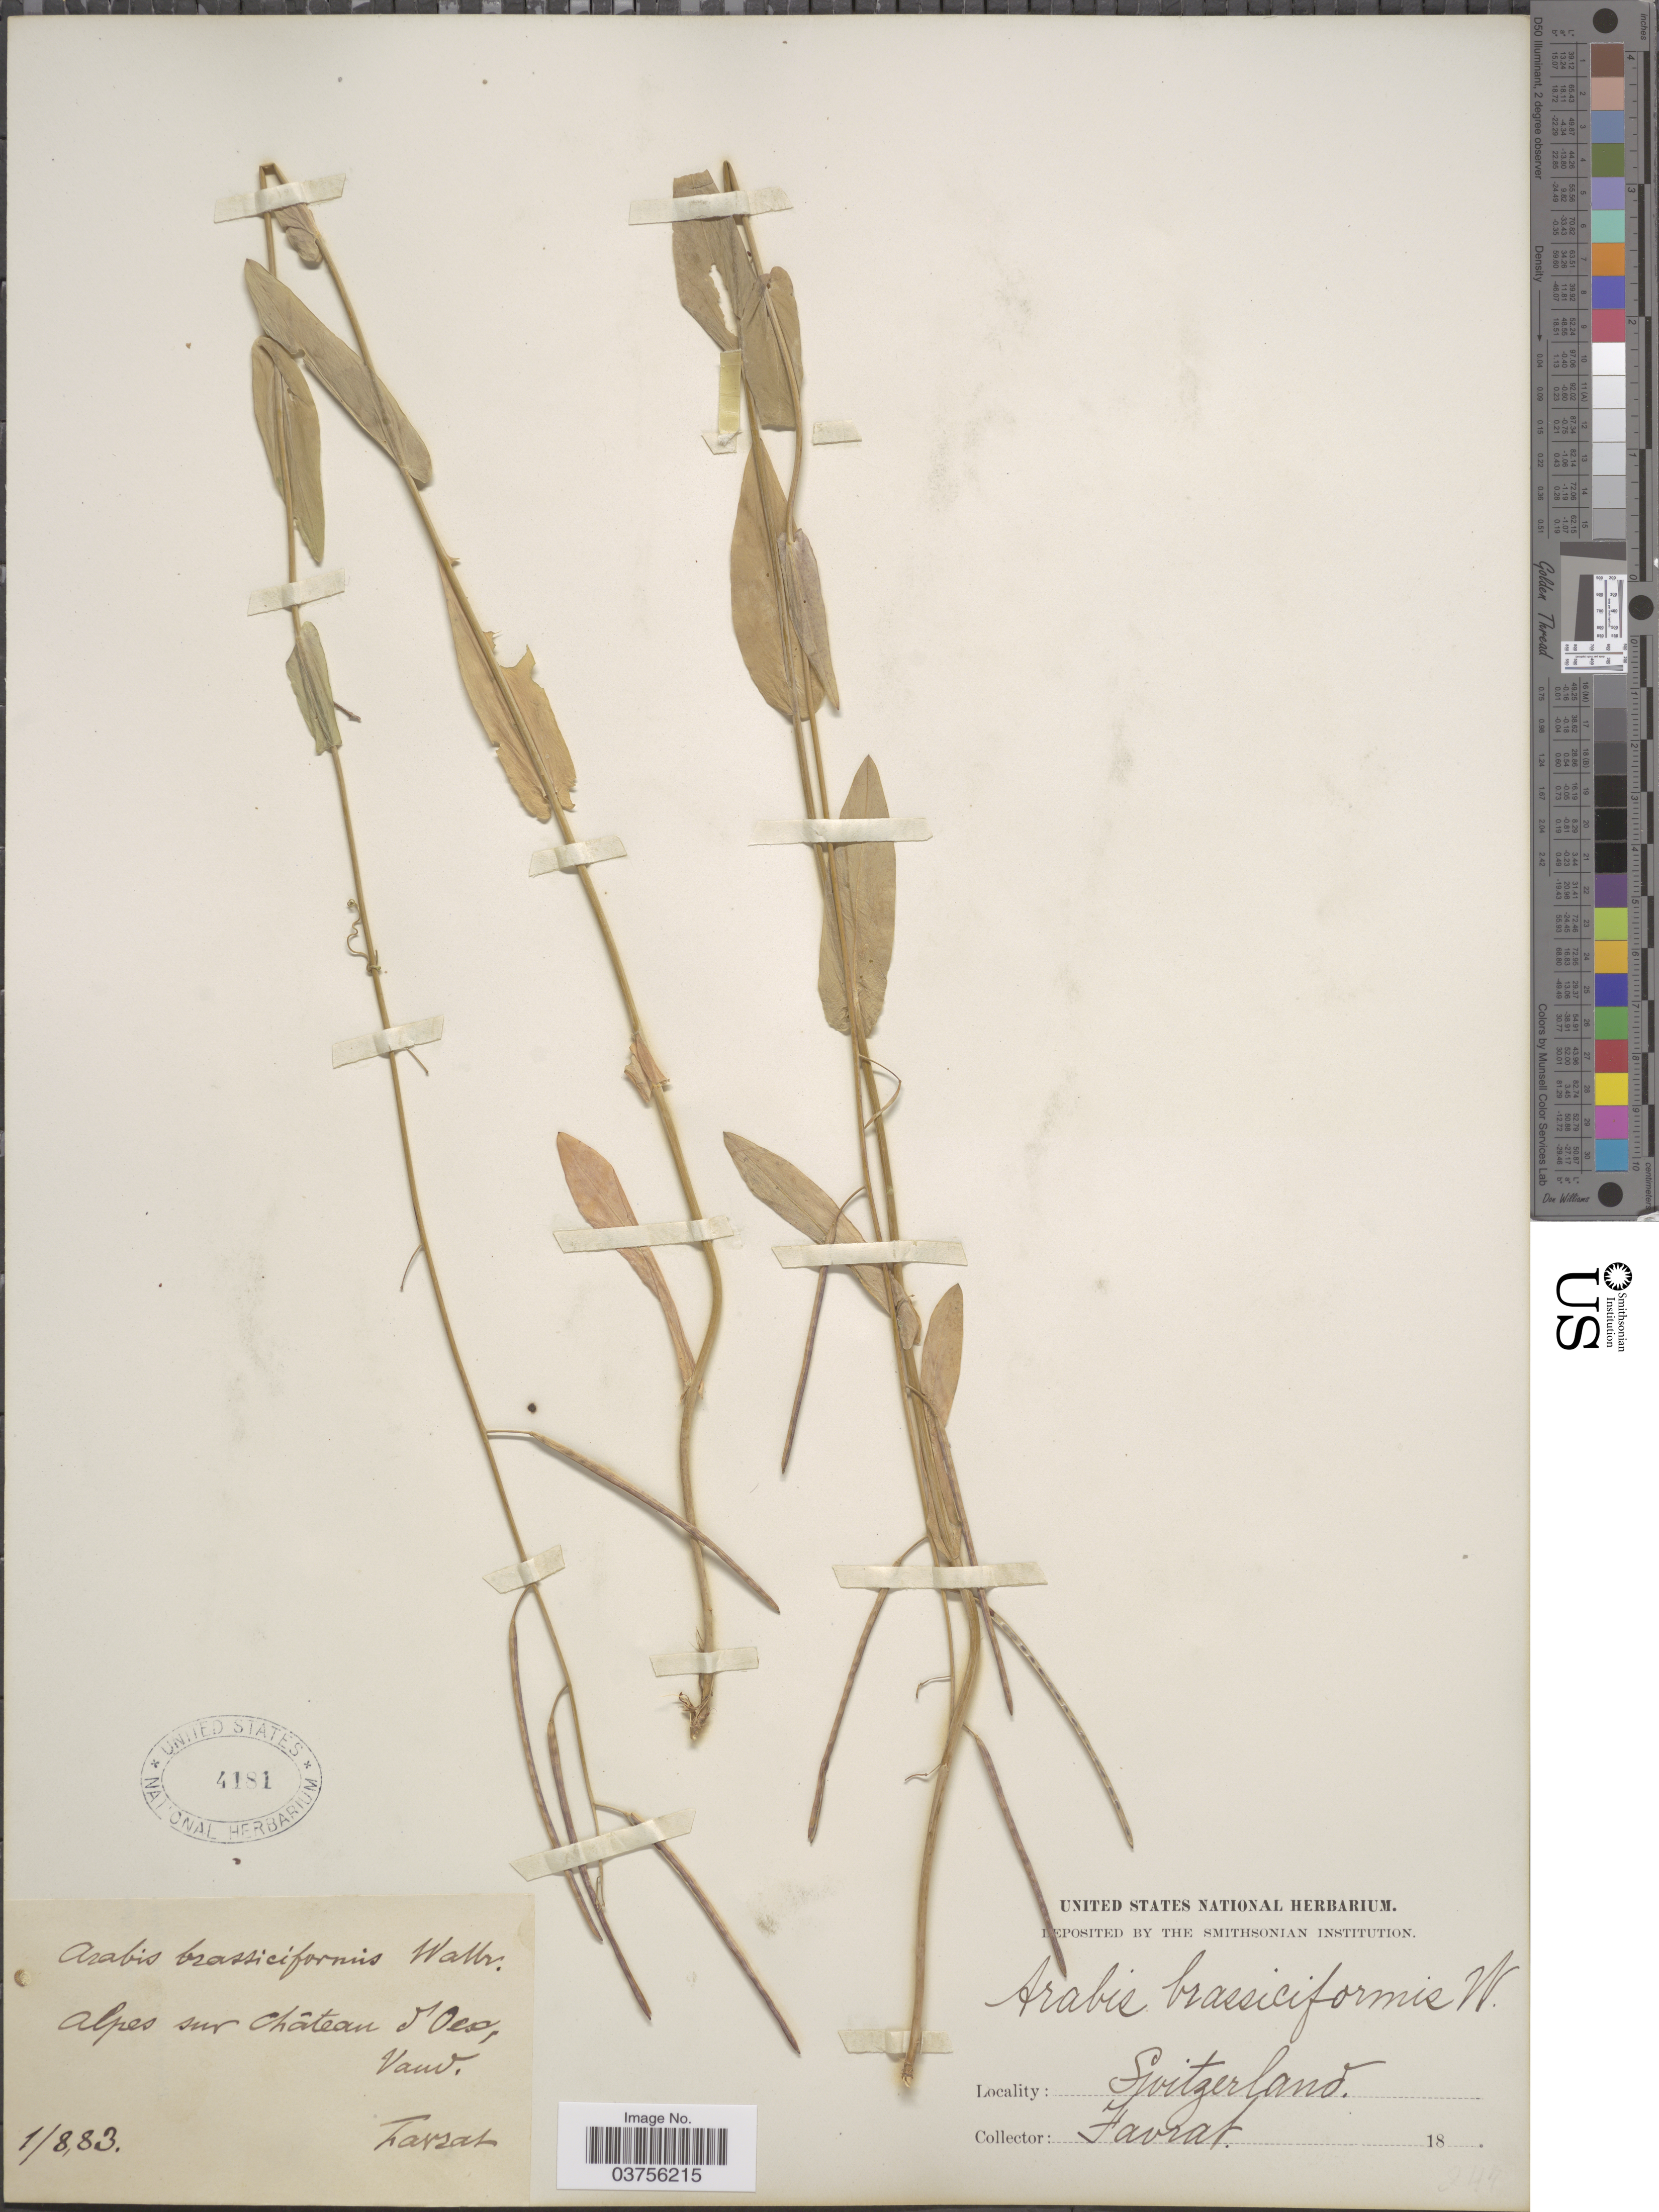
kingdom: Plantae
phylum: Tracheophyta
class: Magnoliopsida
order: Brassicales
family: Brassicaceae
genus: Fourraea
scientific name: Fourraea alpina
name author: (L.) Greuter & Burdet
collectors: L. Favrat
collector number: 947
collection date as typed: Transcribed d/m/y: 1/8/83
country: Switzerland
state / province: Vaud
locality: Alpes sur château d'Oex.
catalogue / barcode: US 4181